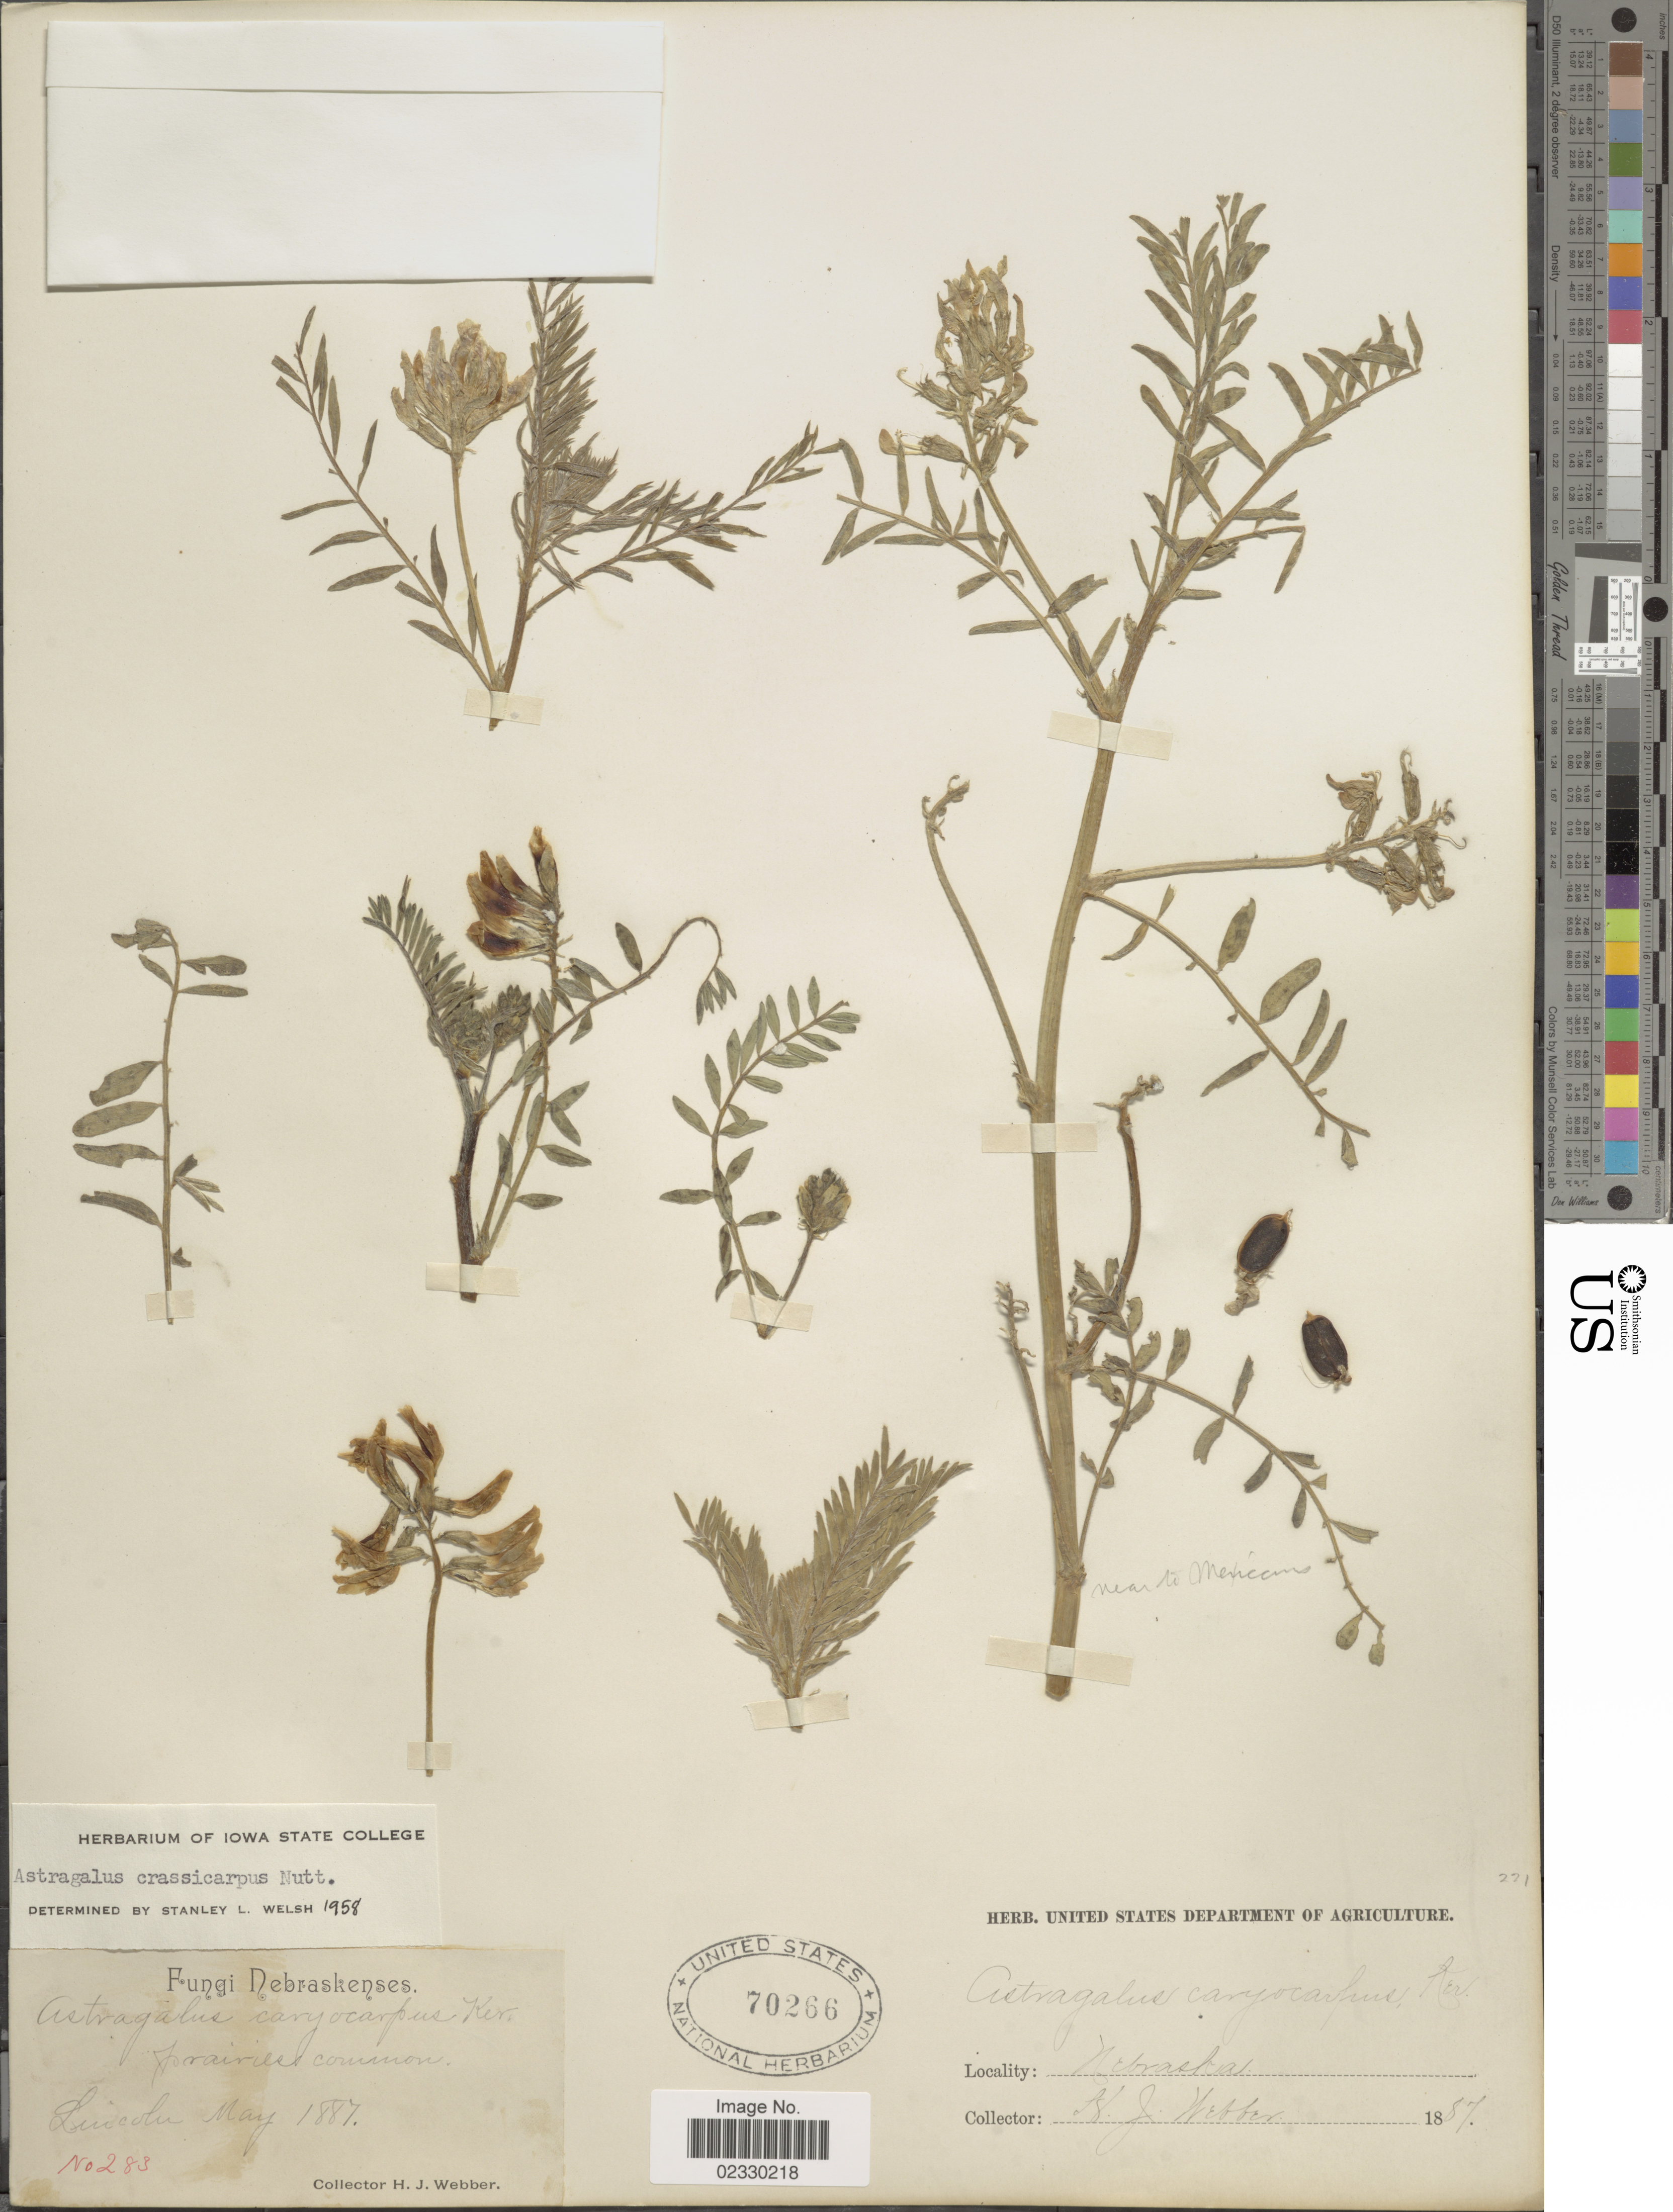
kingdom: Plantae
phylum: Tracheophyta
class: Magnoliopsida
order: Fabales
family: Fabaceae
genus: Astragalus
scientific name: Astragalus crassicarpus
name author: Nutt.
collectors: H. Webber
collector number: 283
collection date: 1887-05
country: United States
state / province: Nebraska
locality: Prairie common, Lincoln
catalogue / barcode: US 70266